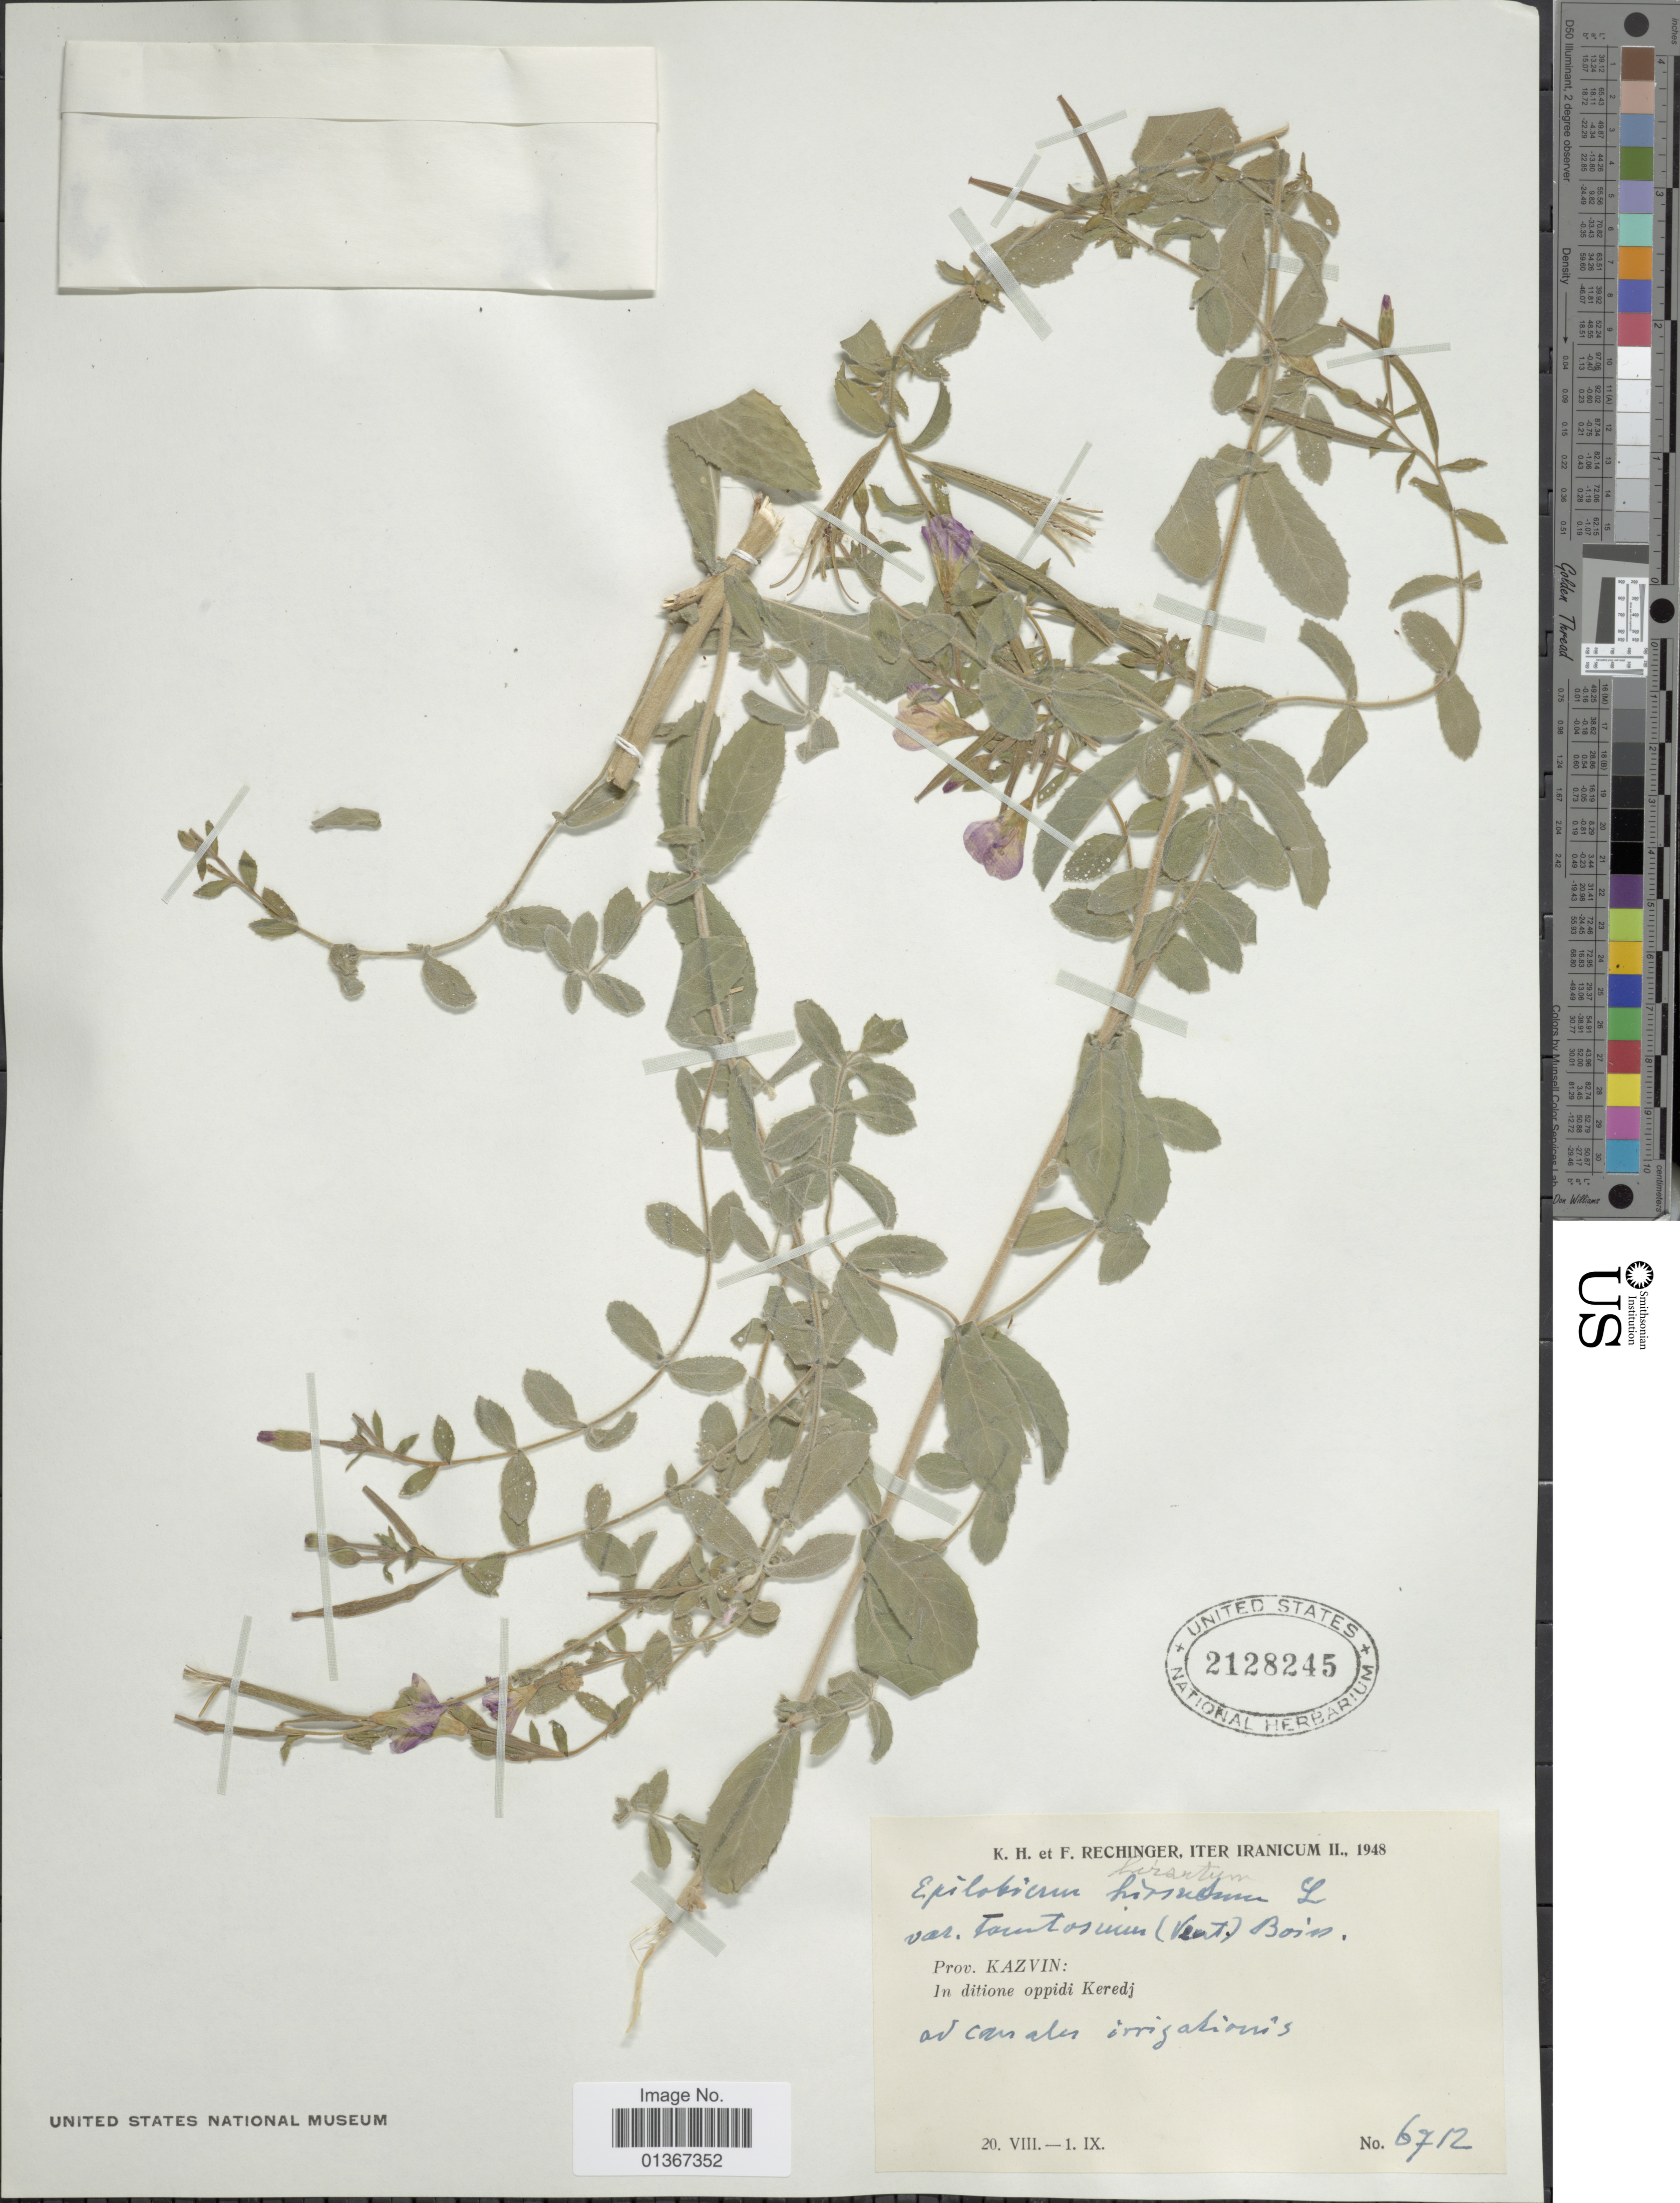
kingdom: Plantae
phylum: Tracheophyta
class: Magnoliopsida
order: Myrtales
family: Onagraceae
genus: Epilobium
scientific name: Epilobium hirsutum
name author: L.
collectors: K. H. Rechinger & F. Rechinger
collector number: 6712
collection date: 1948-08-20/1948-09-01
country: Iran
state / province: Qazvin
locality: Prov. Kazvin: In ditione oppidi Keredj.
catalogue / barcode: US 2128245